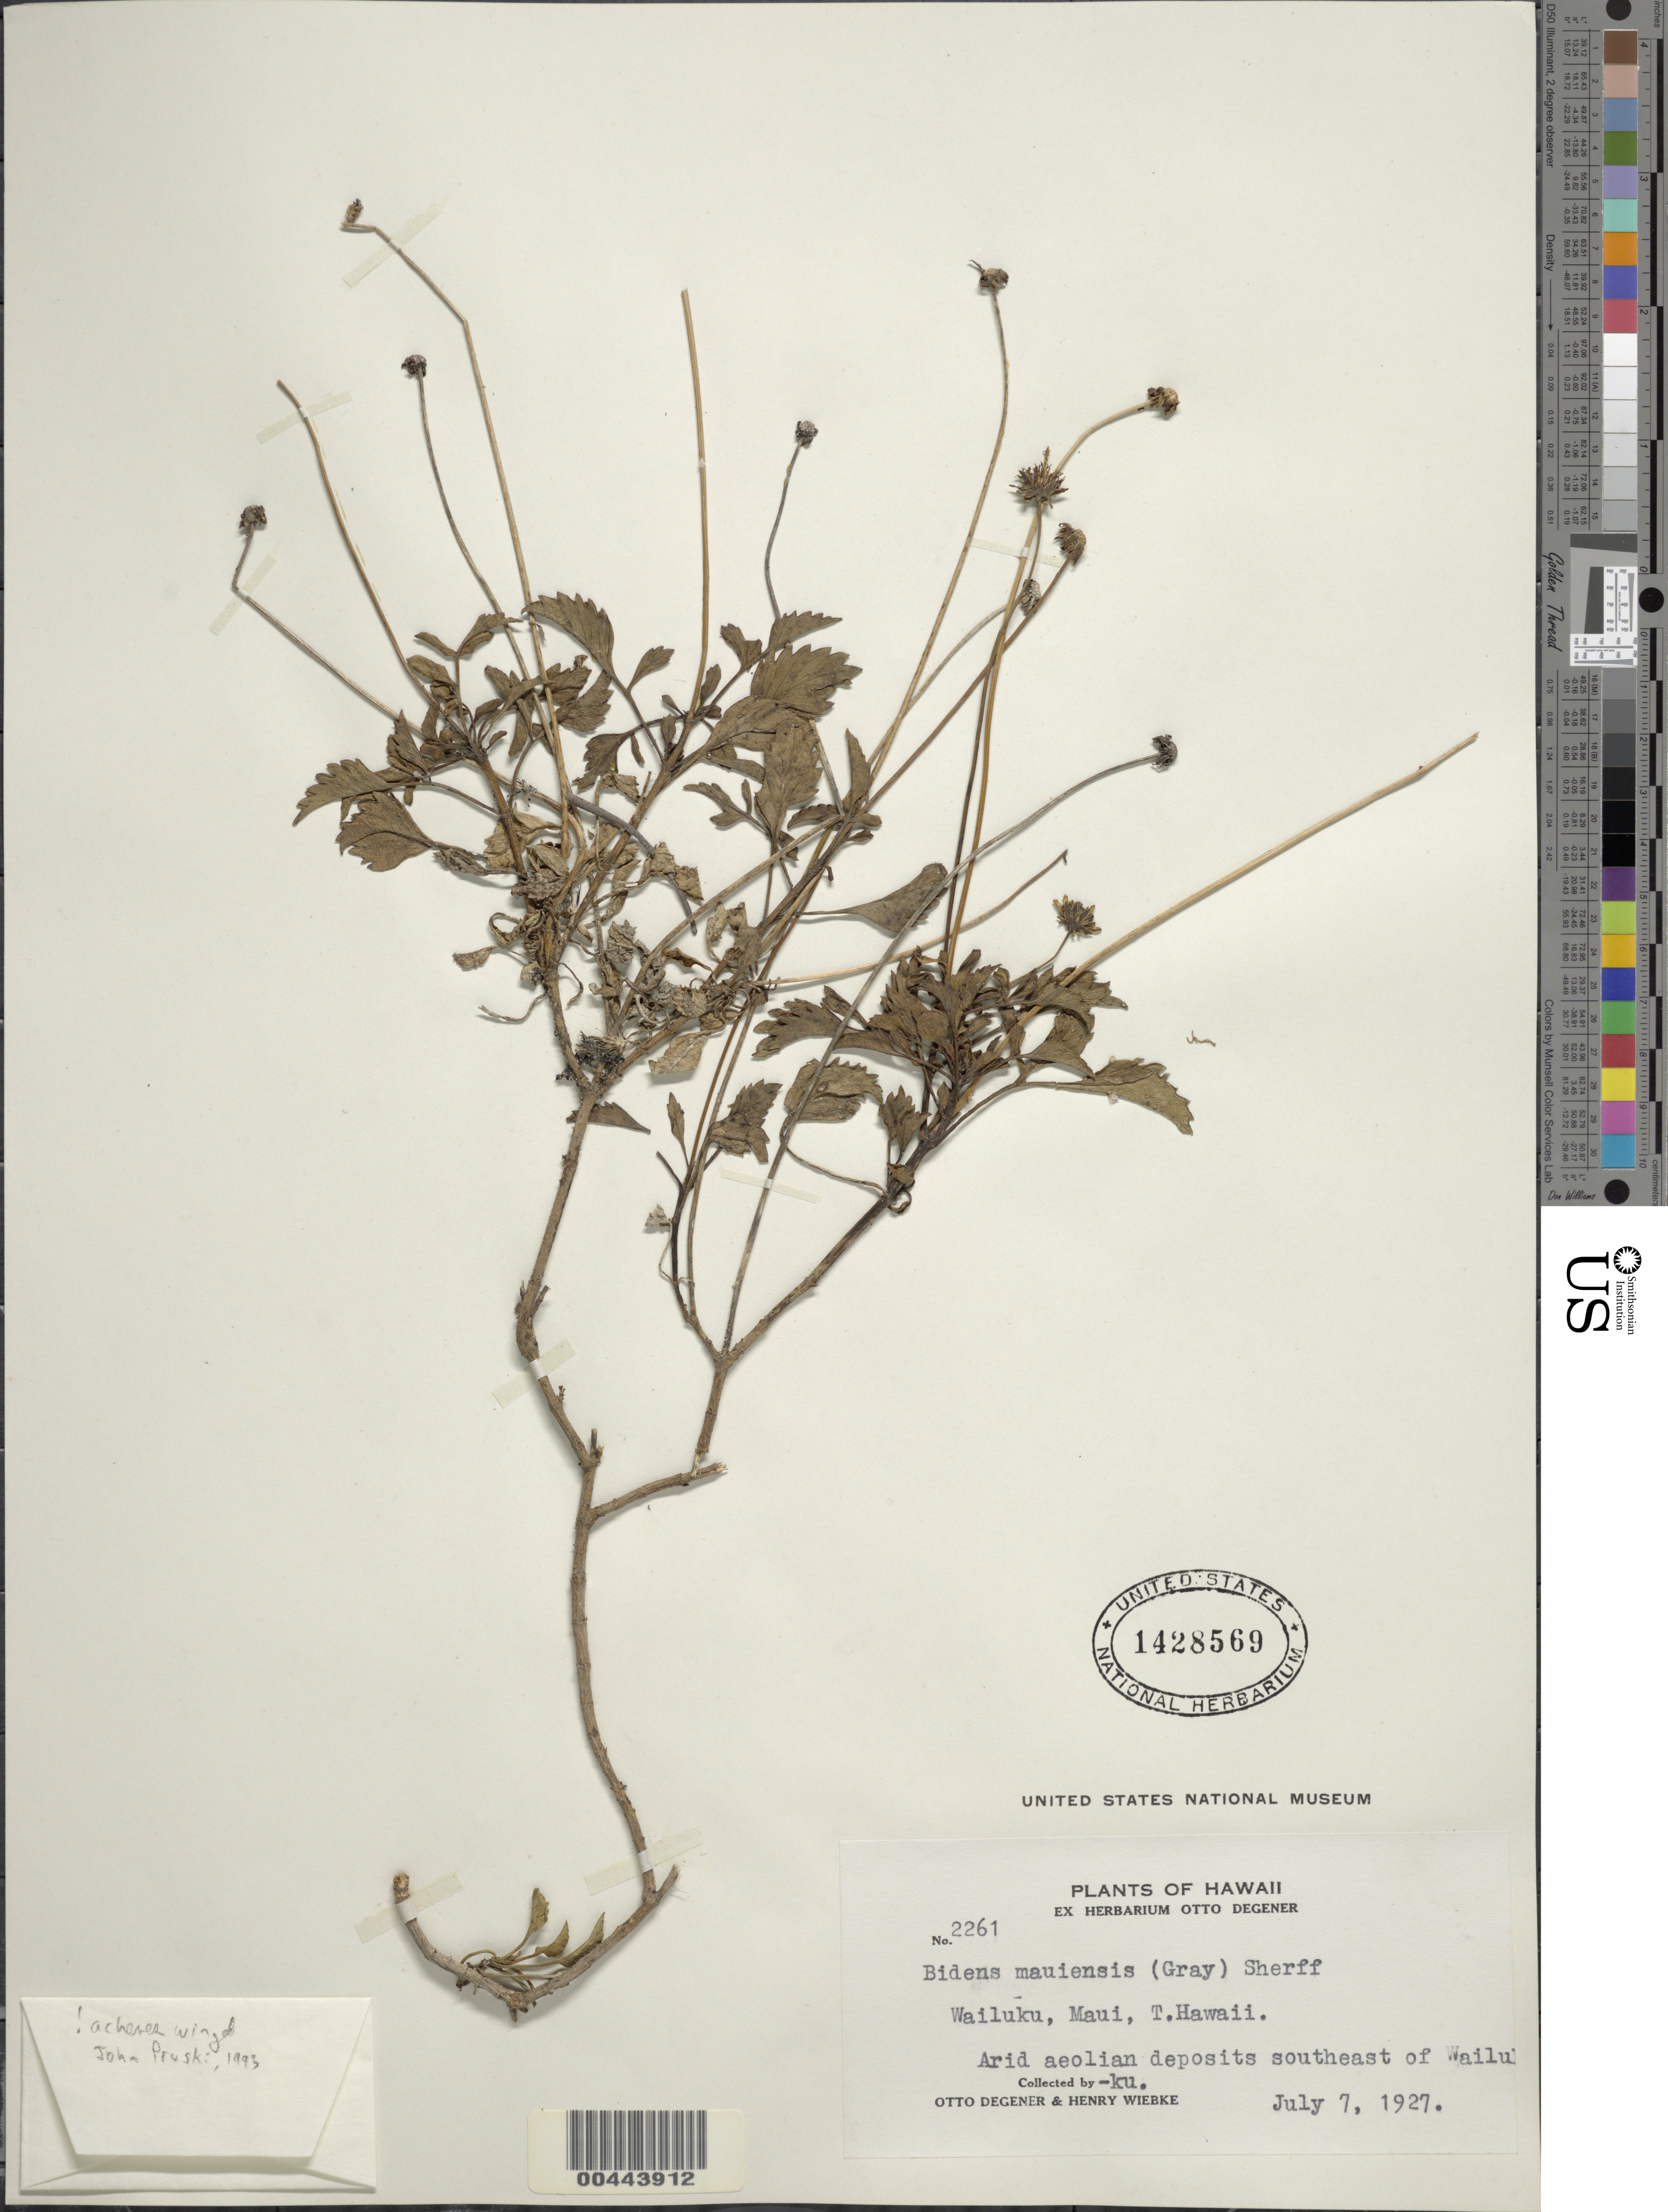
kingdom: Plantae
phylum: Tracheophyta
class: Magnoliopsida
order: Asterales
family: Asteraceae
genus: Bidens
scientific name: Bidens mauiensis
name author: Sherff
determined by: Pruski, J. F.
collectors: O. Degener & H. Wiebke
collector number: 2261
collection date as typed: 7 Jul 1927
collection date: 1927-07-07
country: United States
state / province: Hawaii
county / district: Maui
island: Maui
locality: Wailuku, SE of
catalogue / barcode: US 1428569